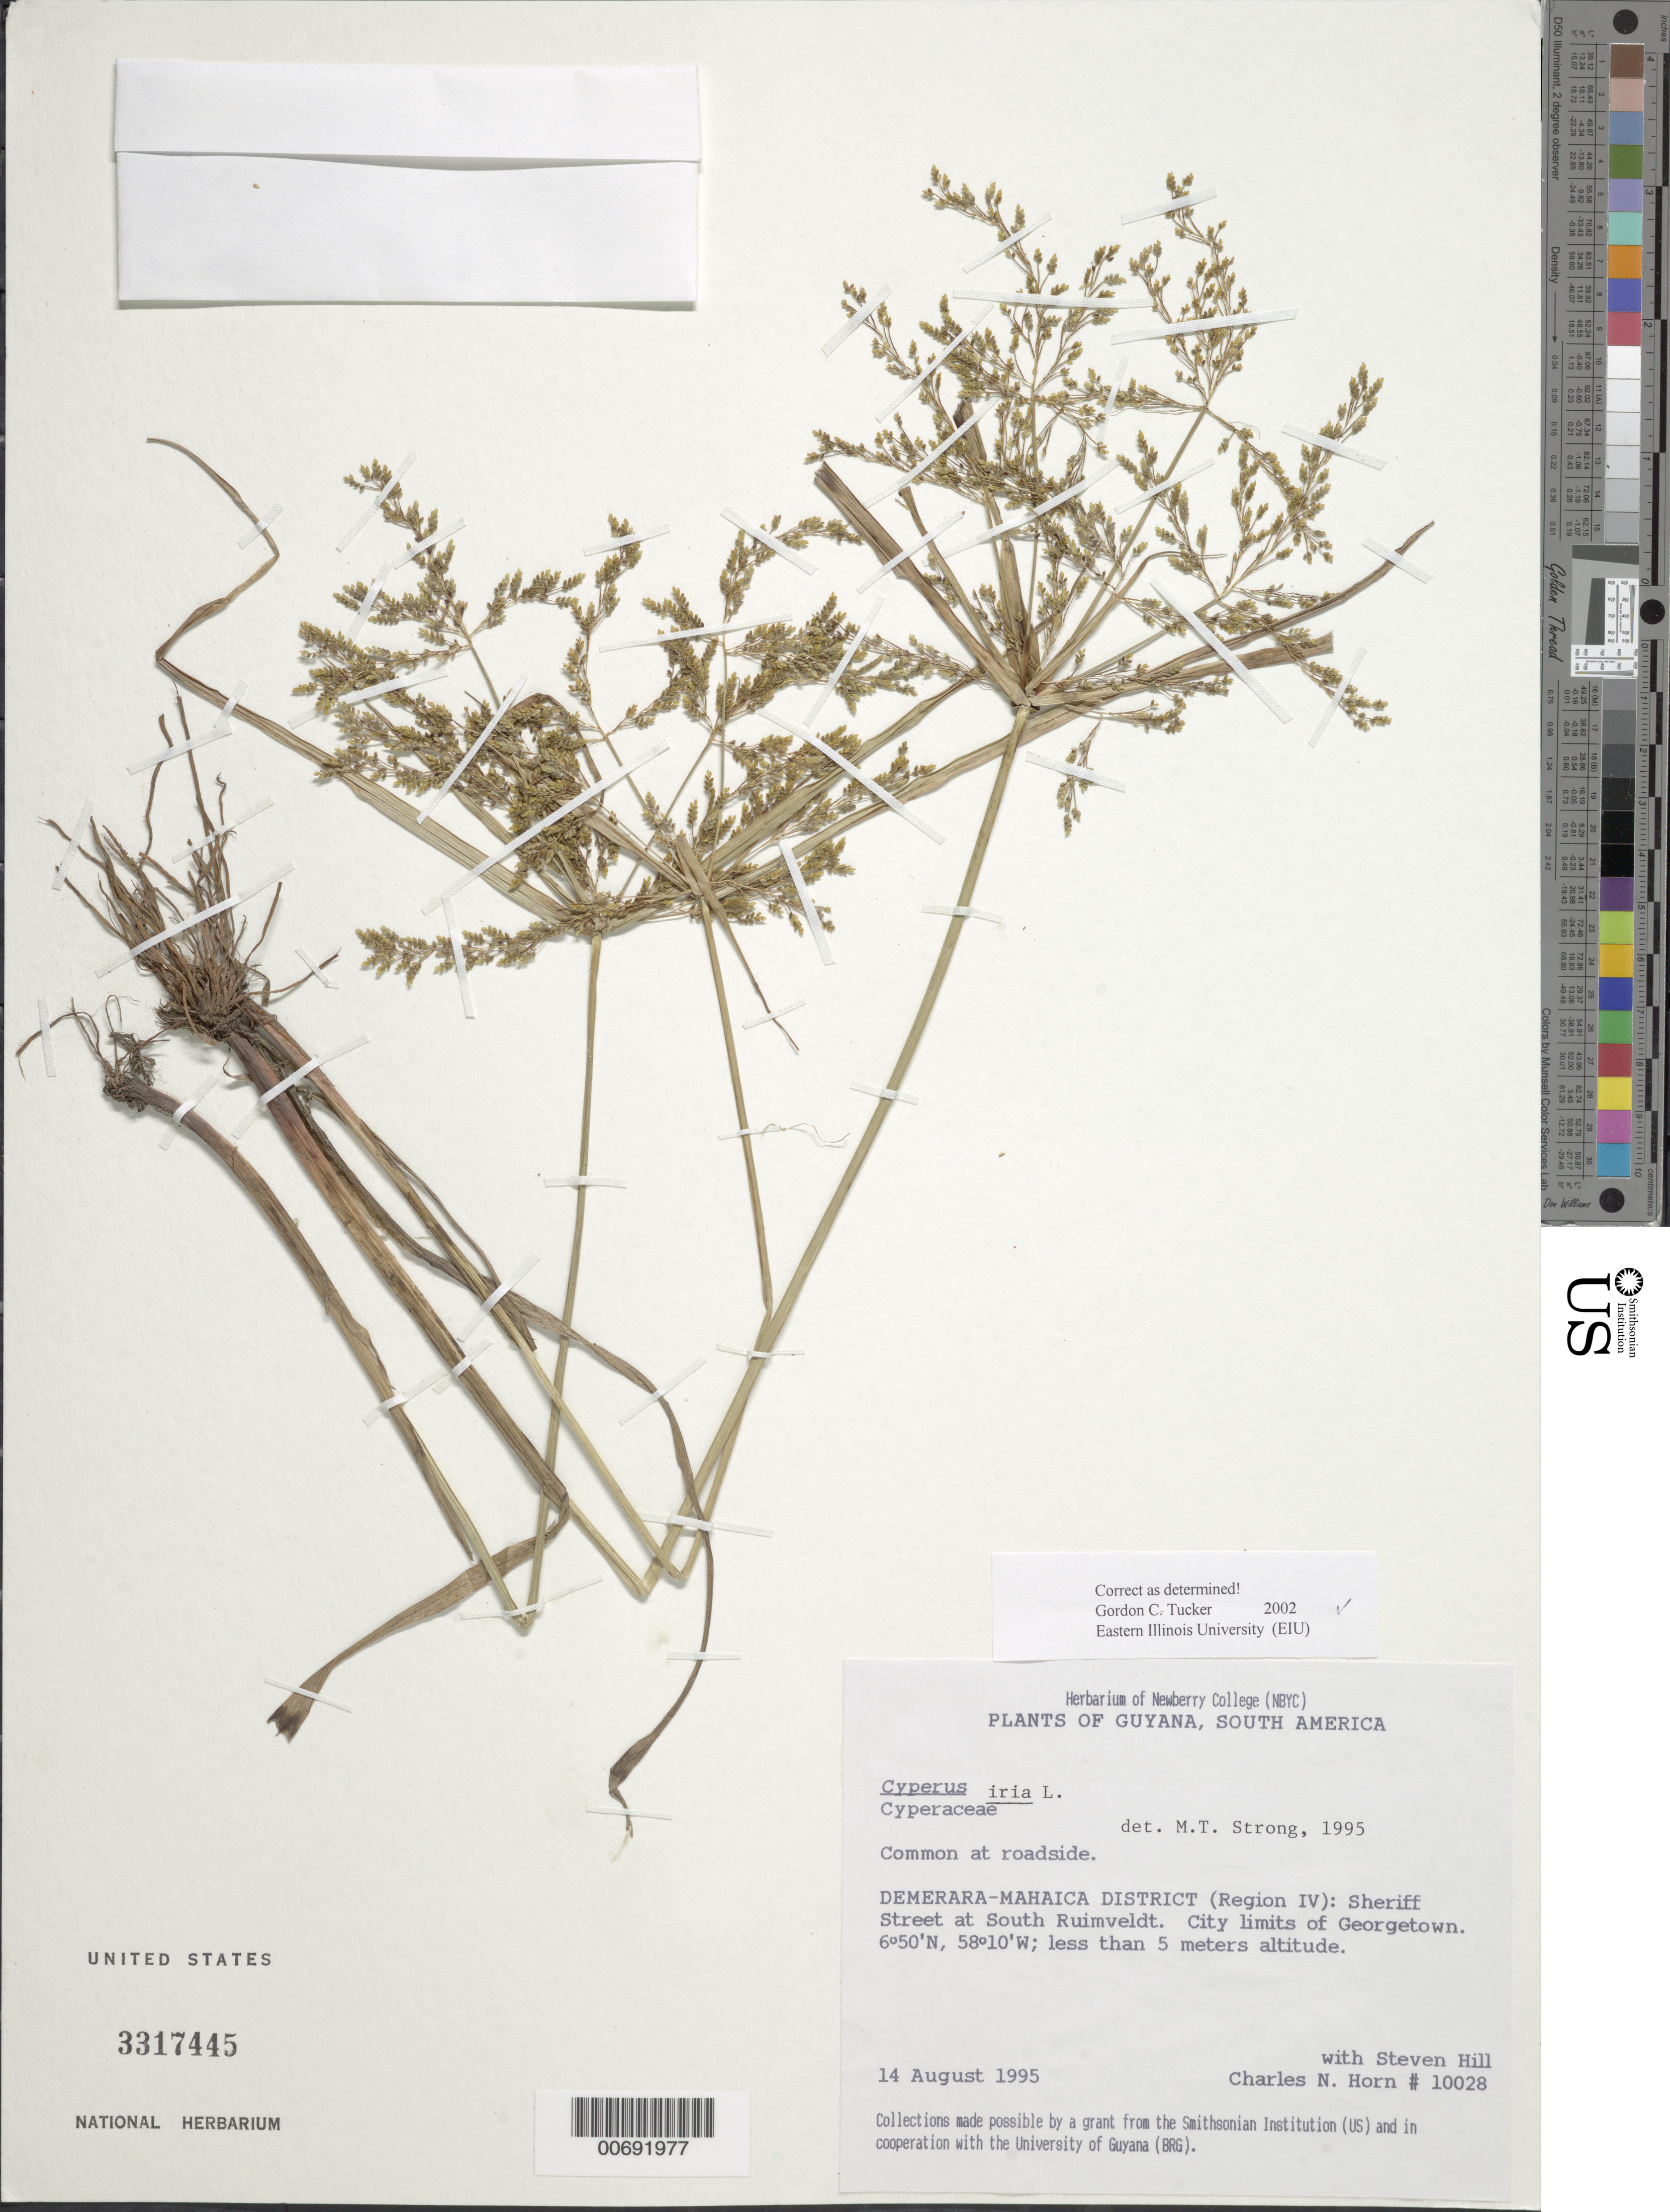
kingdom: Plantae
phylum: Tracheophyta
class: Liliopsida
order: Poales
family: Cyperaceae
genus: Cyperus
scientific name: Cyperus iria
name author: L.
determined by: Tucker, G. C.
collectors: C. N. Horn & S. Hill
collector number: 10028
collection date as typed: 14-Aug-95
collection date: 1995-08-14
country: Guyana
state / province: Demerara-Mahaica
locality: Georgetown, city limits, Sheriff Street at South Ruimveldt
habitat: At roadside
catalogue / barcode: US 3317445